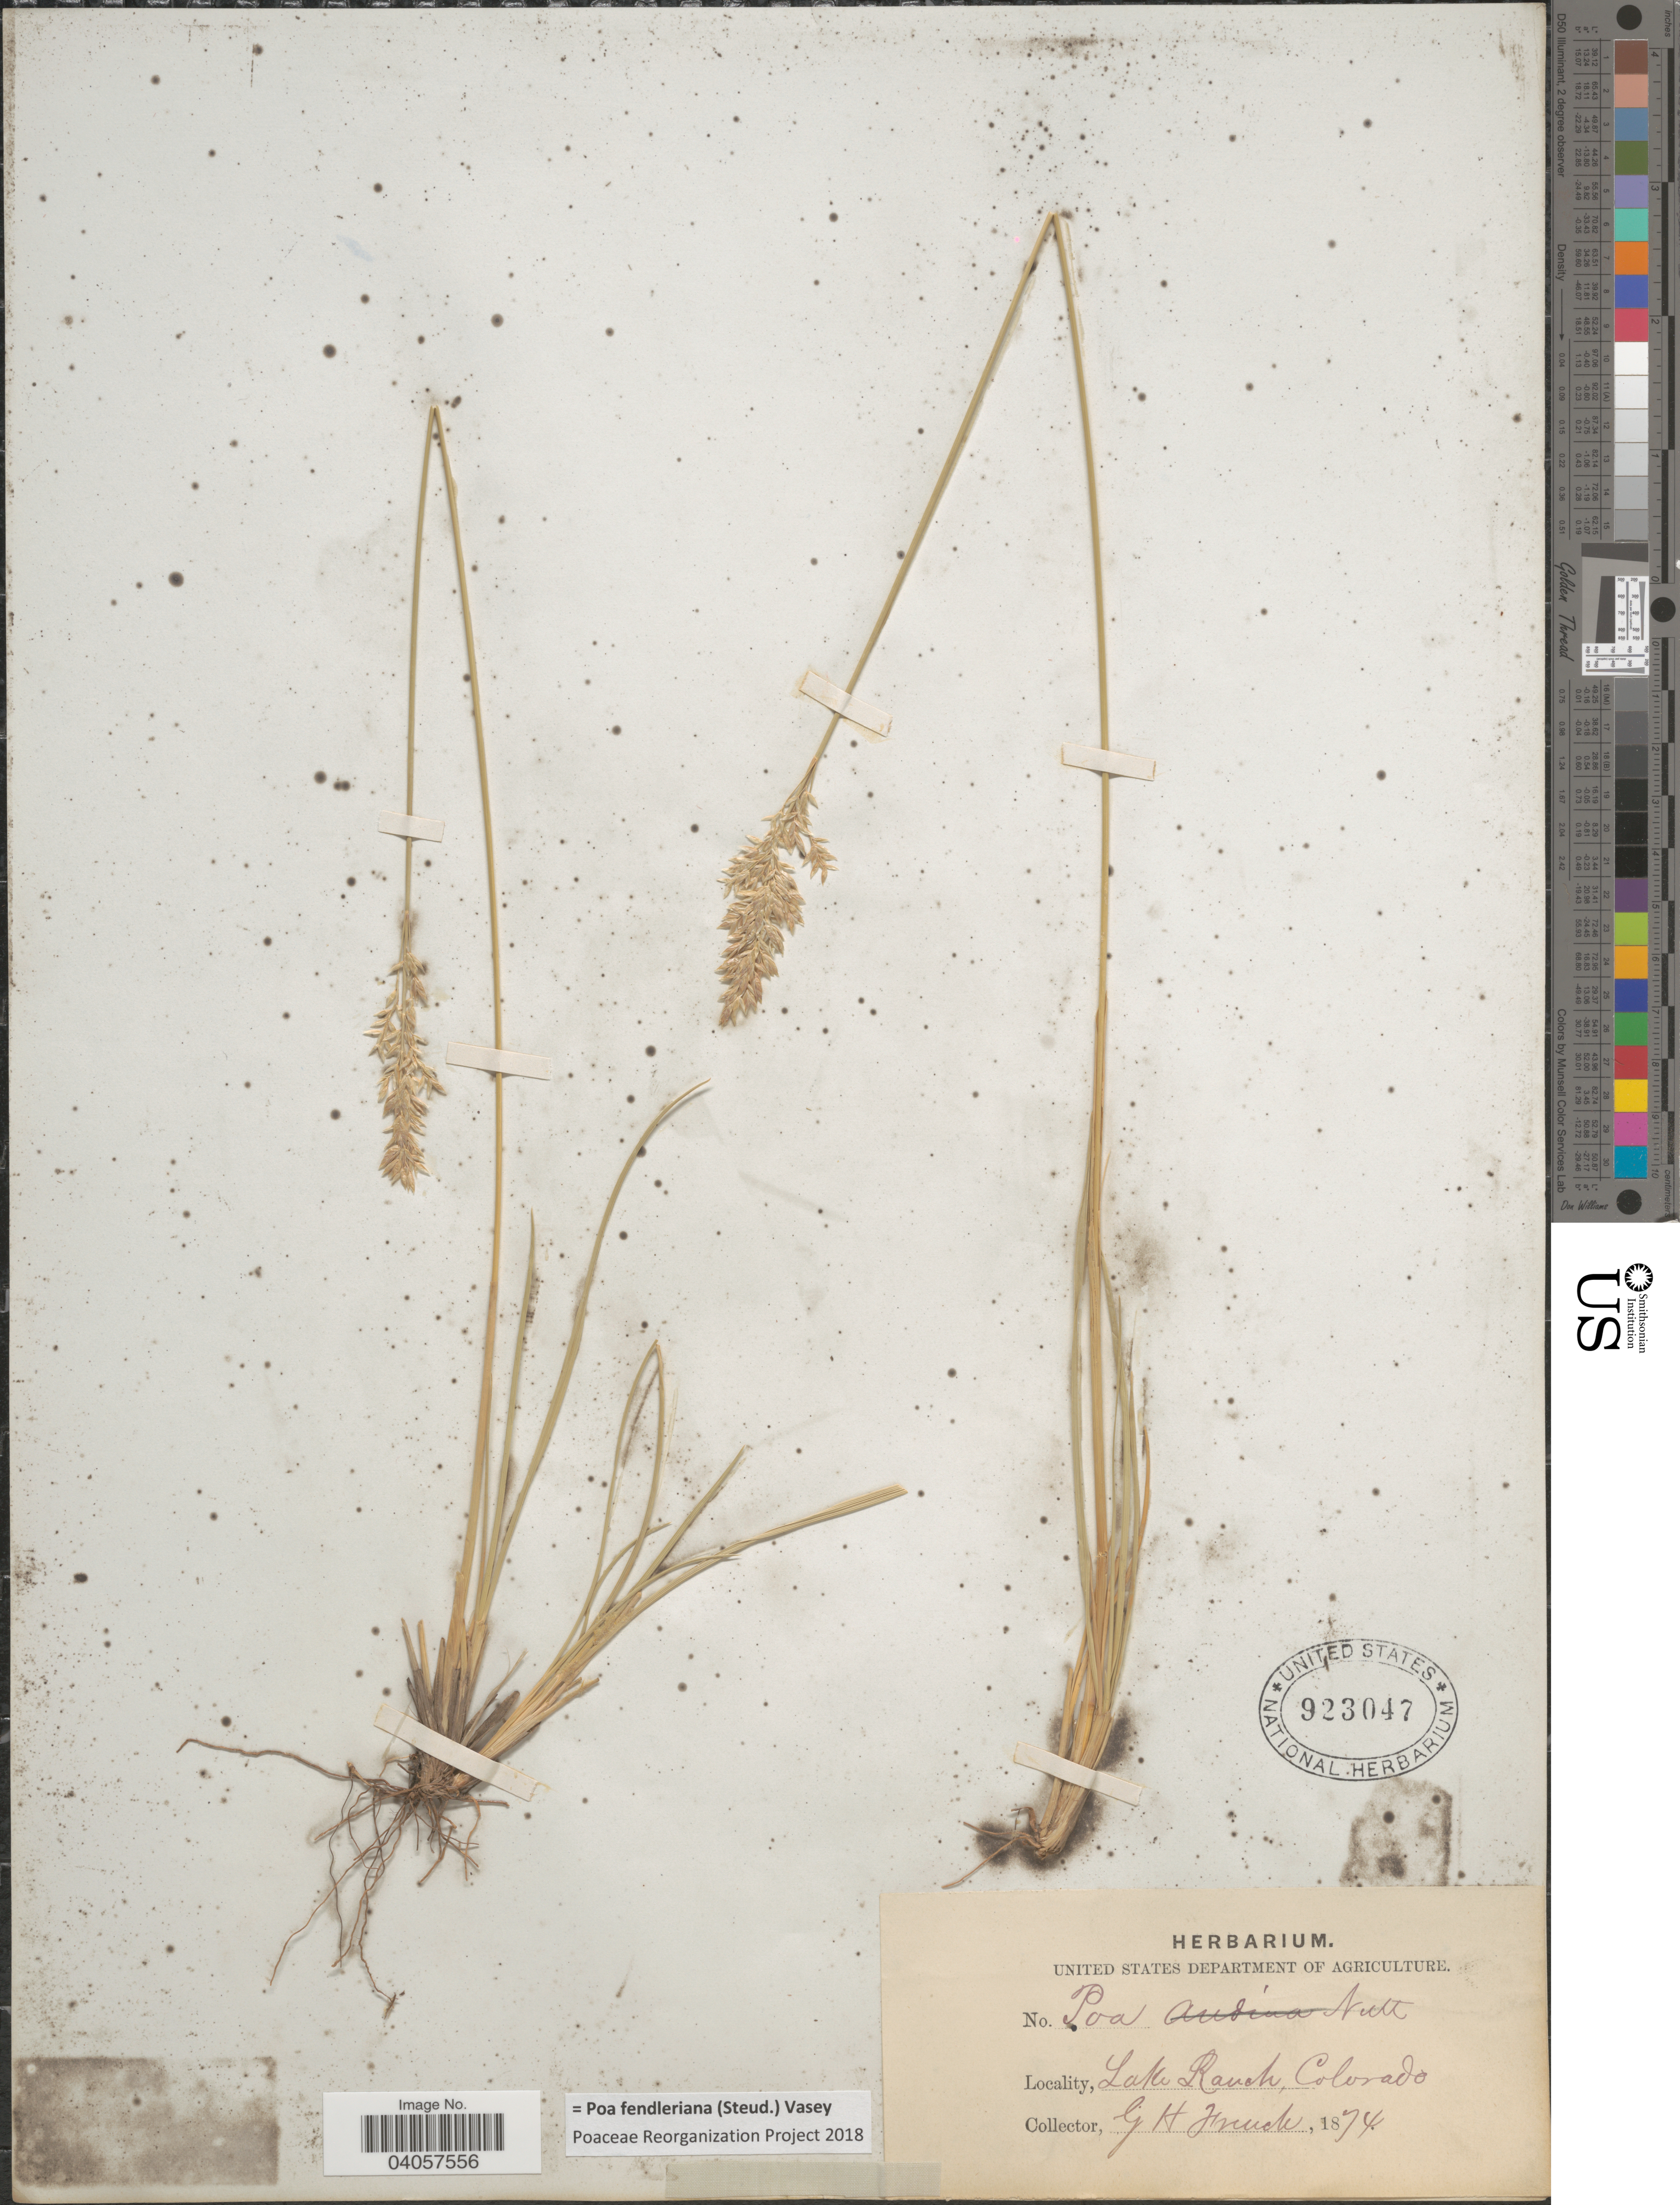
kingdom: Plantae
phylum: Tracheophyta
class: Liliopsida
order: Poales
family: Poaceae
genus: Poa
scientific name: Poa fendleriana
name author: (Steud.) Vasey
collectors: G. H. French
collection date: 1874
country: United States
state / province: Colorado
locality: Lake Ranch.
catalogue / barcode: US 923047